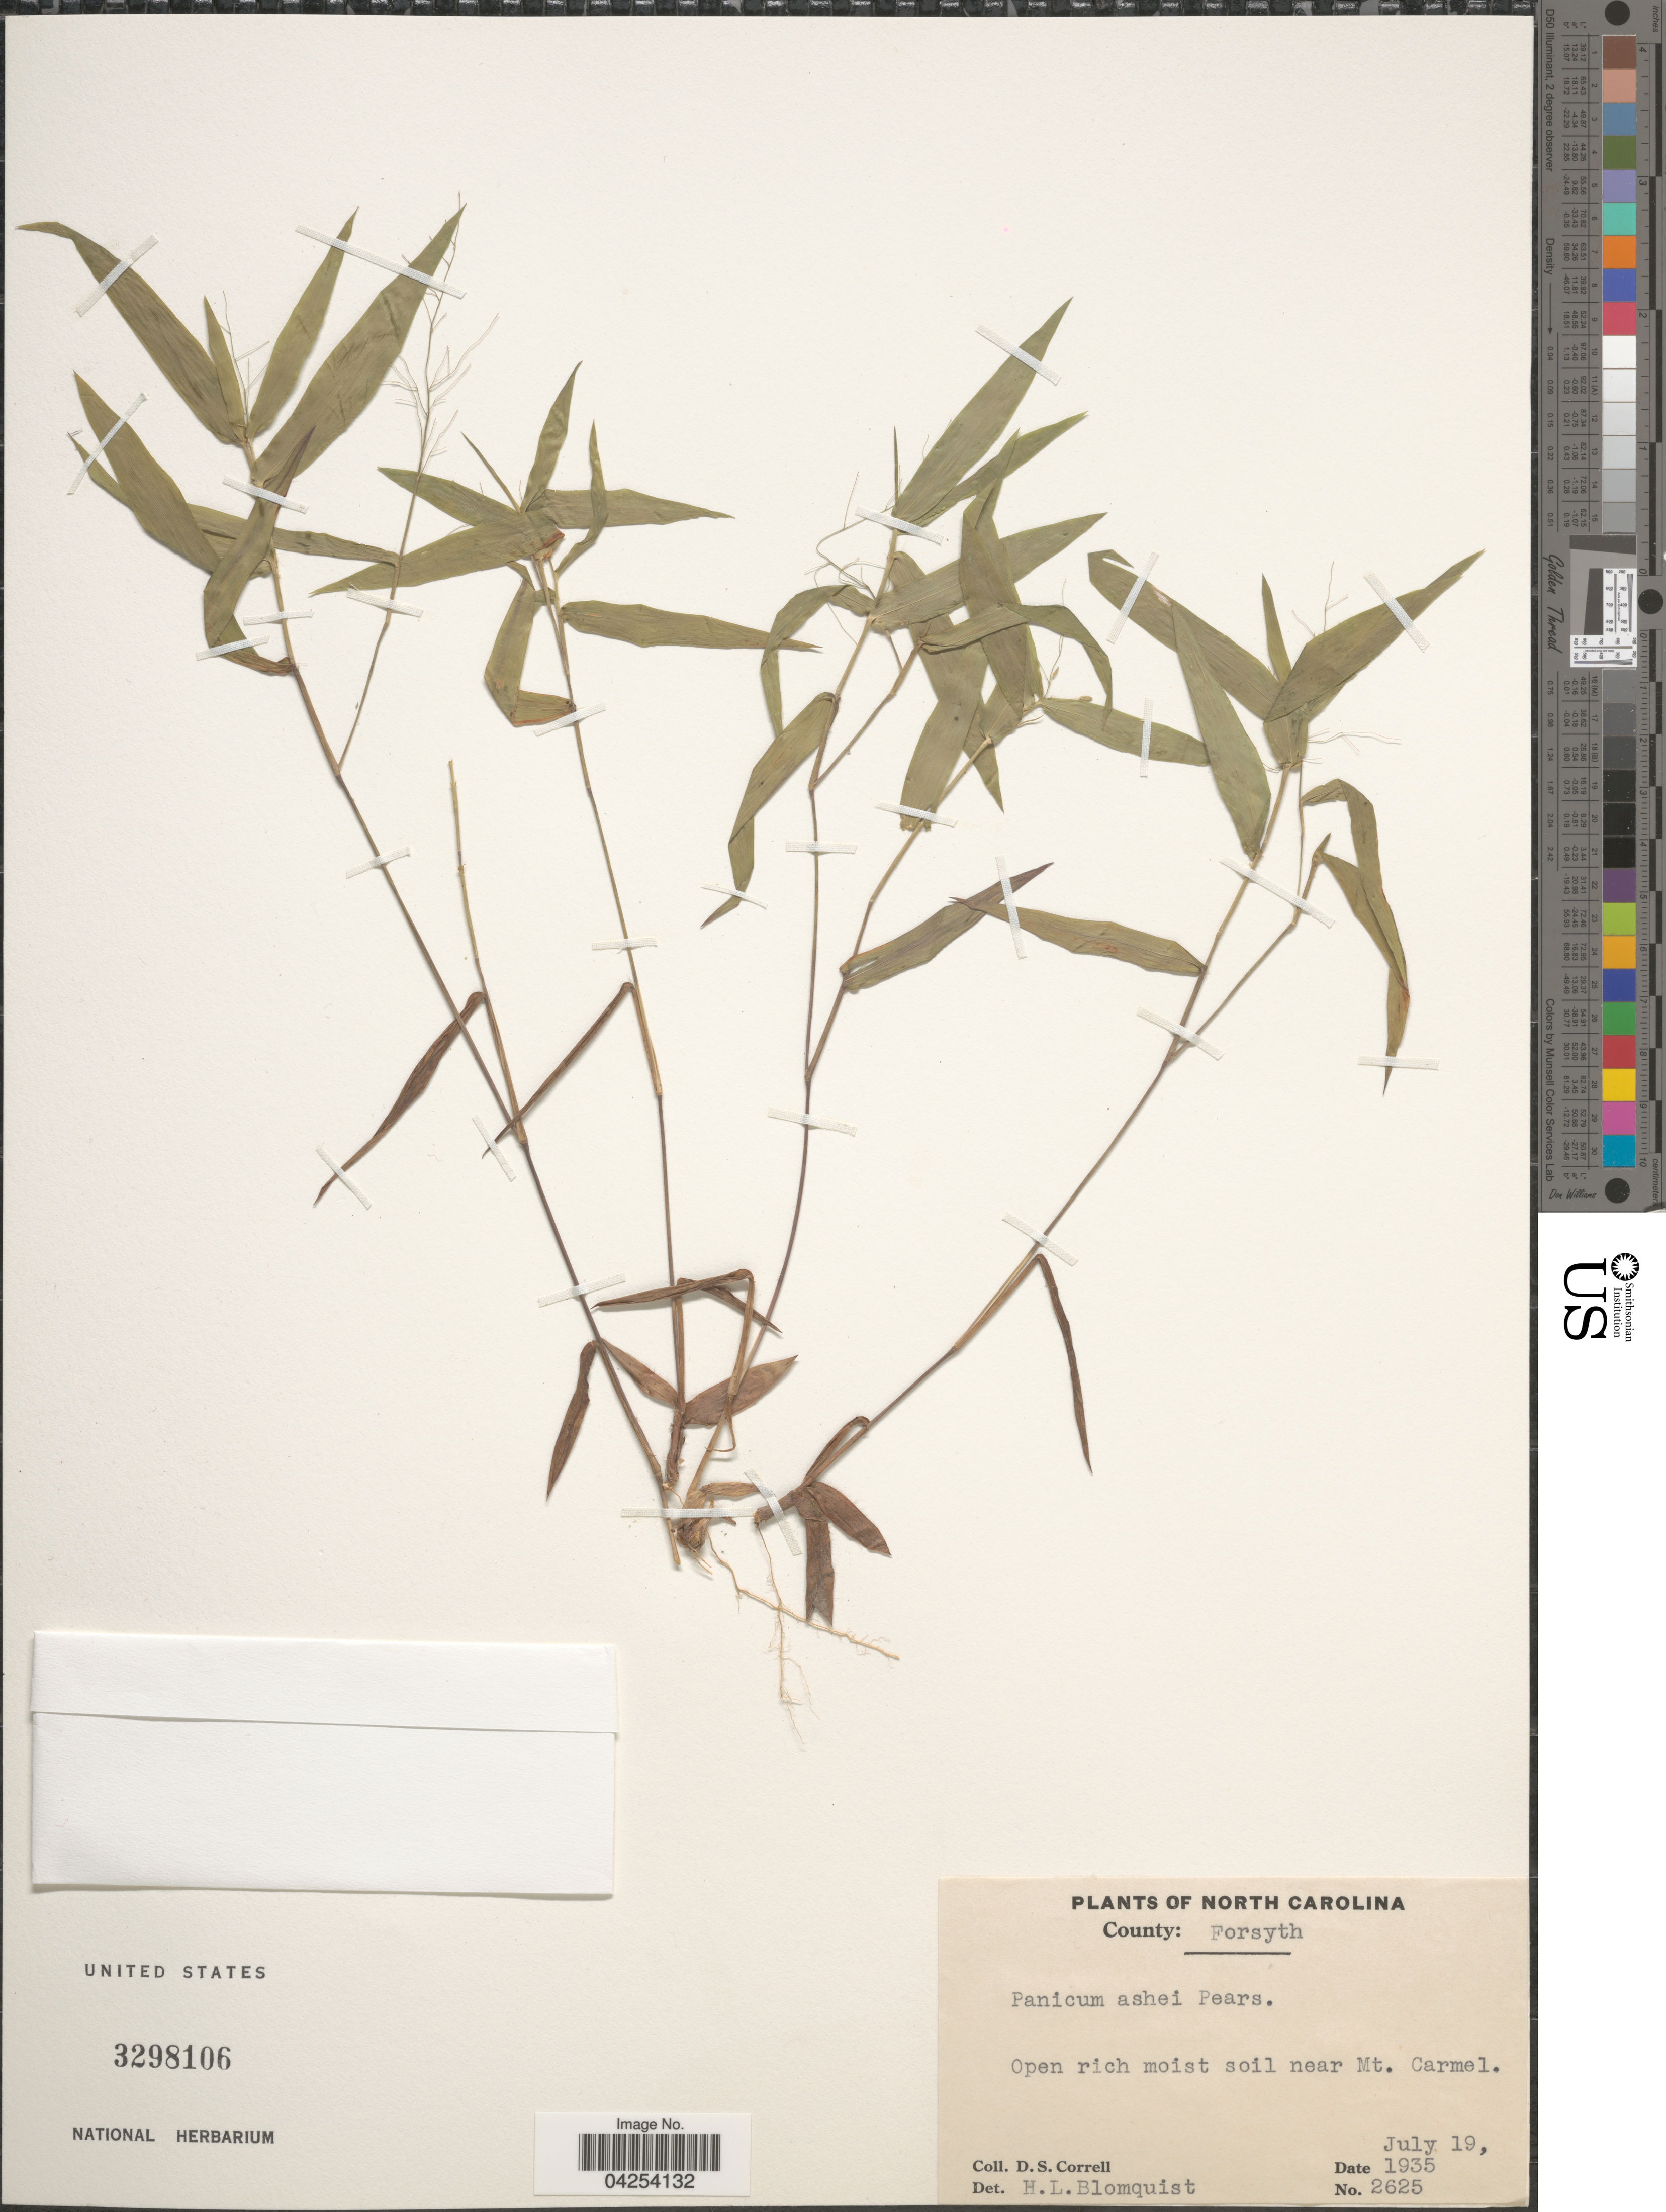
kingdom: Plantae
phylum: Tracheophyta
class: Liliopsida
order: Poales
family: Poaceae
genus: Dichanthelium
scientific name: Dichanthelium commutatum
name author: (Schult.) Gould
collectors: D. S. Correll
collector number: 2625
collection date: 1935-07-19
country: United States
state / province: North Carolina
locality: County: Forsyth. Open rich moist soil near Mt. Carmel.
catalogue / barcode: US 3298106